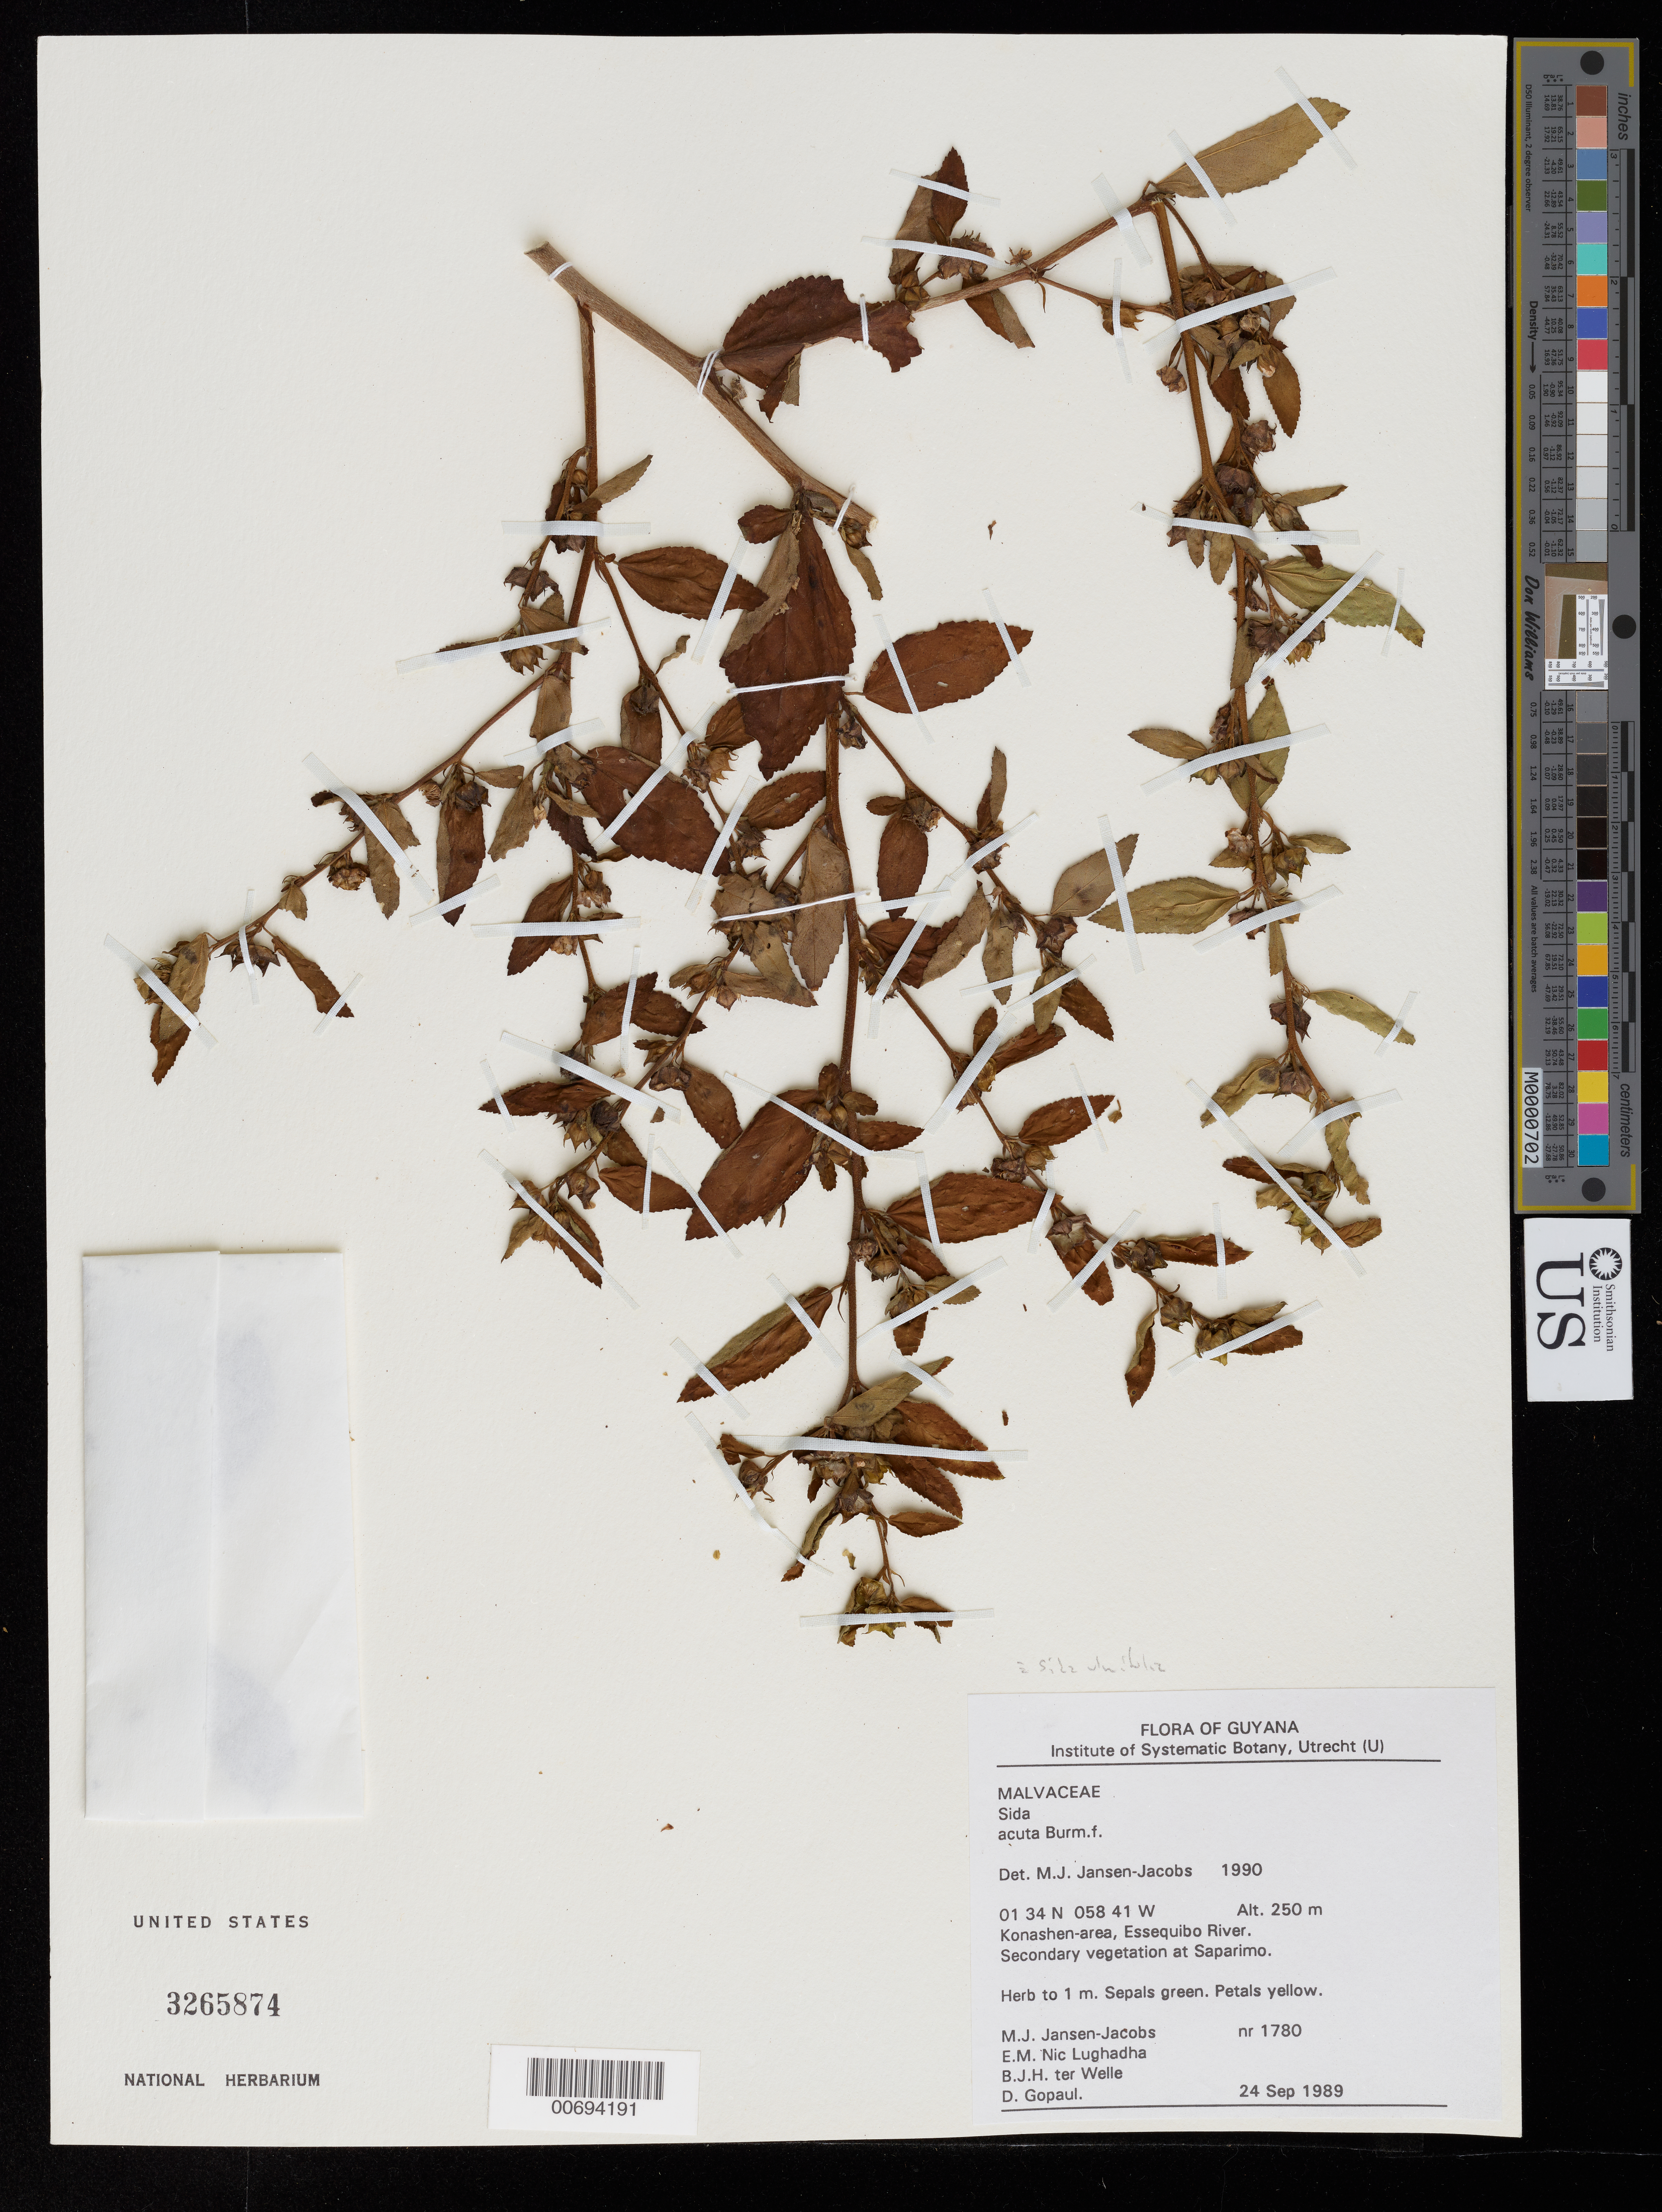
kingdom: Plantae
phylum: Tracheophyta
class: Magnoliopsida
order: Malvales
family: Malvaceae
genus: Sida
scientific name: Sida acuta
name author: Burm. f.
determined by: Jansen-Jacobs, M. J., (U), Nationaal Herbarium Nederland, Utrecht University branch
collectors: M. J. Jansen-Jacobs, E. Nic Lughadha, B. Welle & D. Gopaul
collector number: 1780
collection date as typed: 24-Sep-89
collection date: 1989-09-24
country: Guyana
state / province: U. Takutu-U. Essequibo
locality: Konashen-area, Essequibo River at Saparimo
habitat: Secondary vegetation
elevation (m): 250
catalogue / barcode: US 3265874